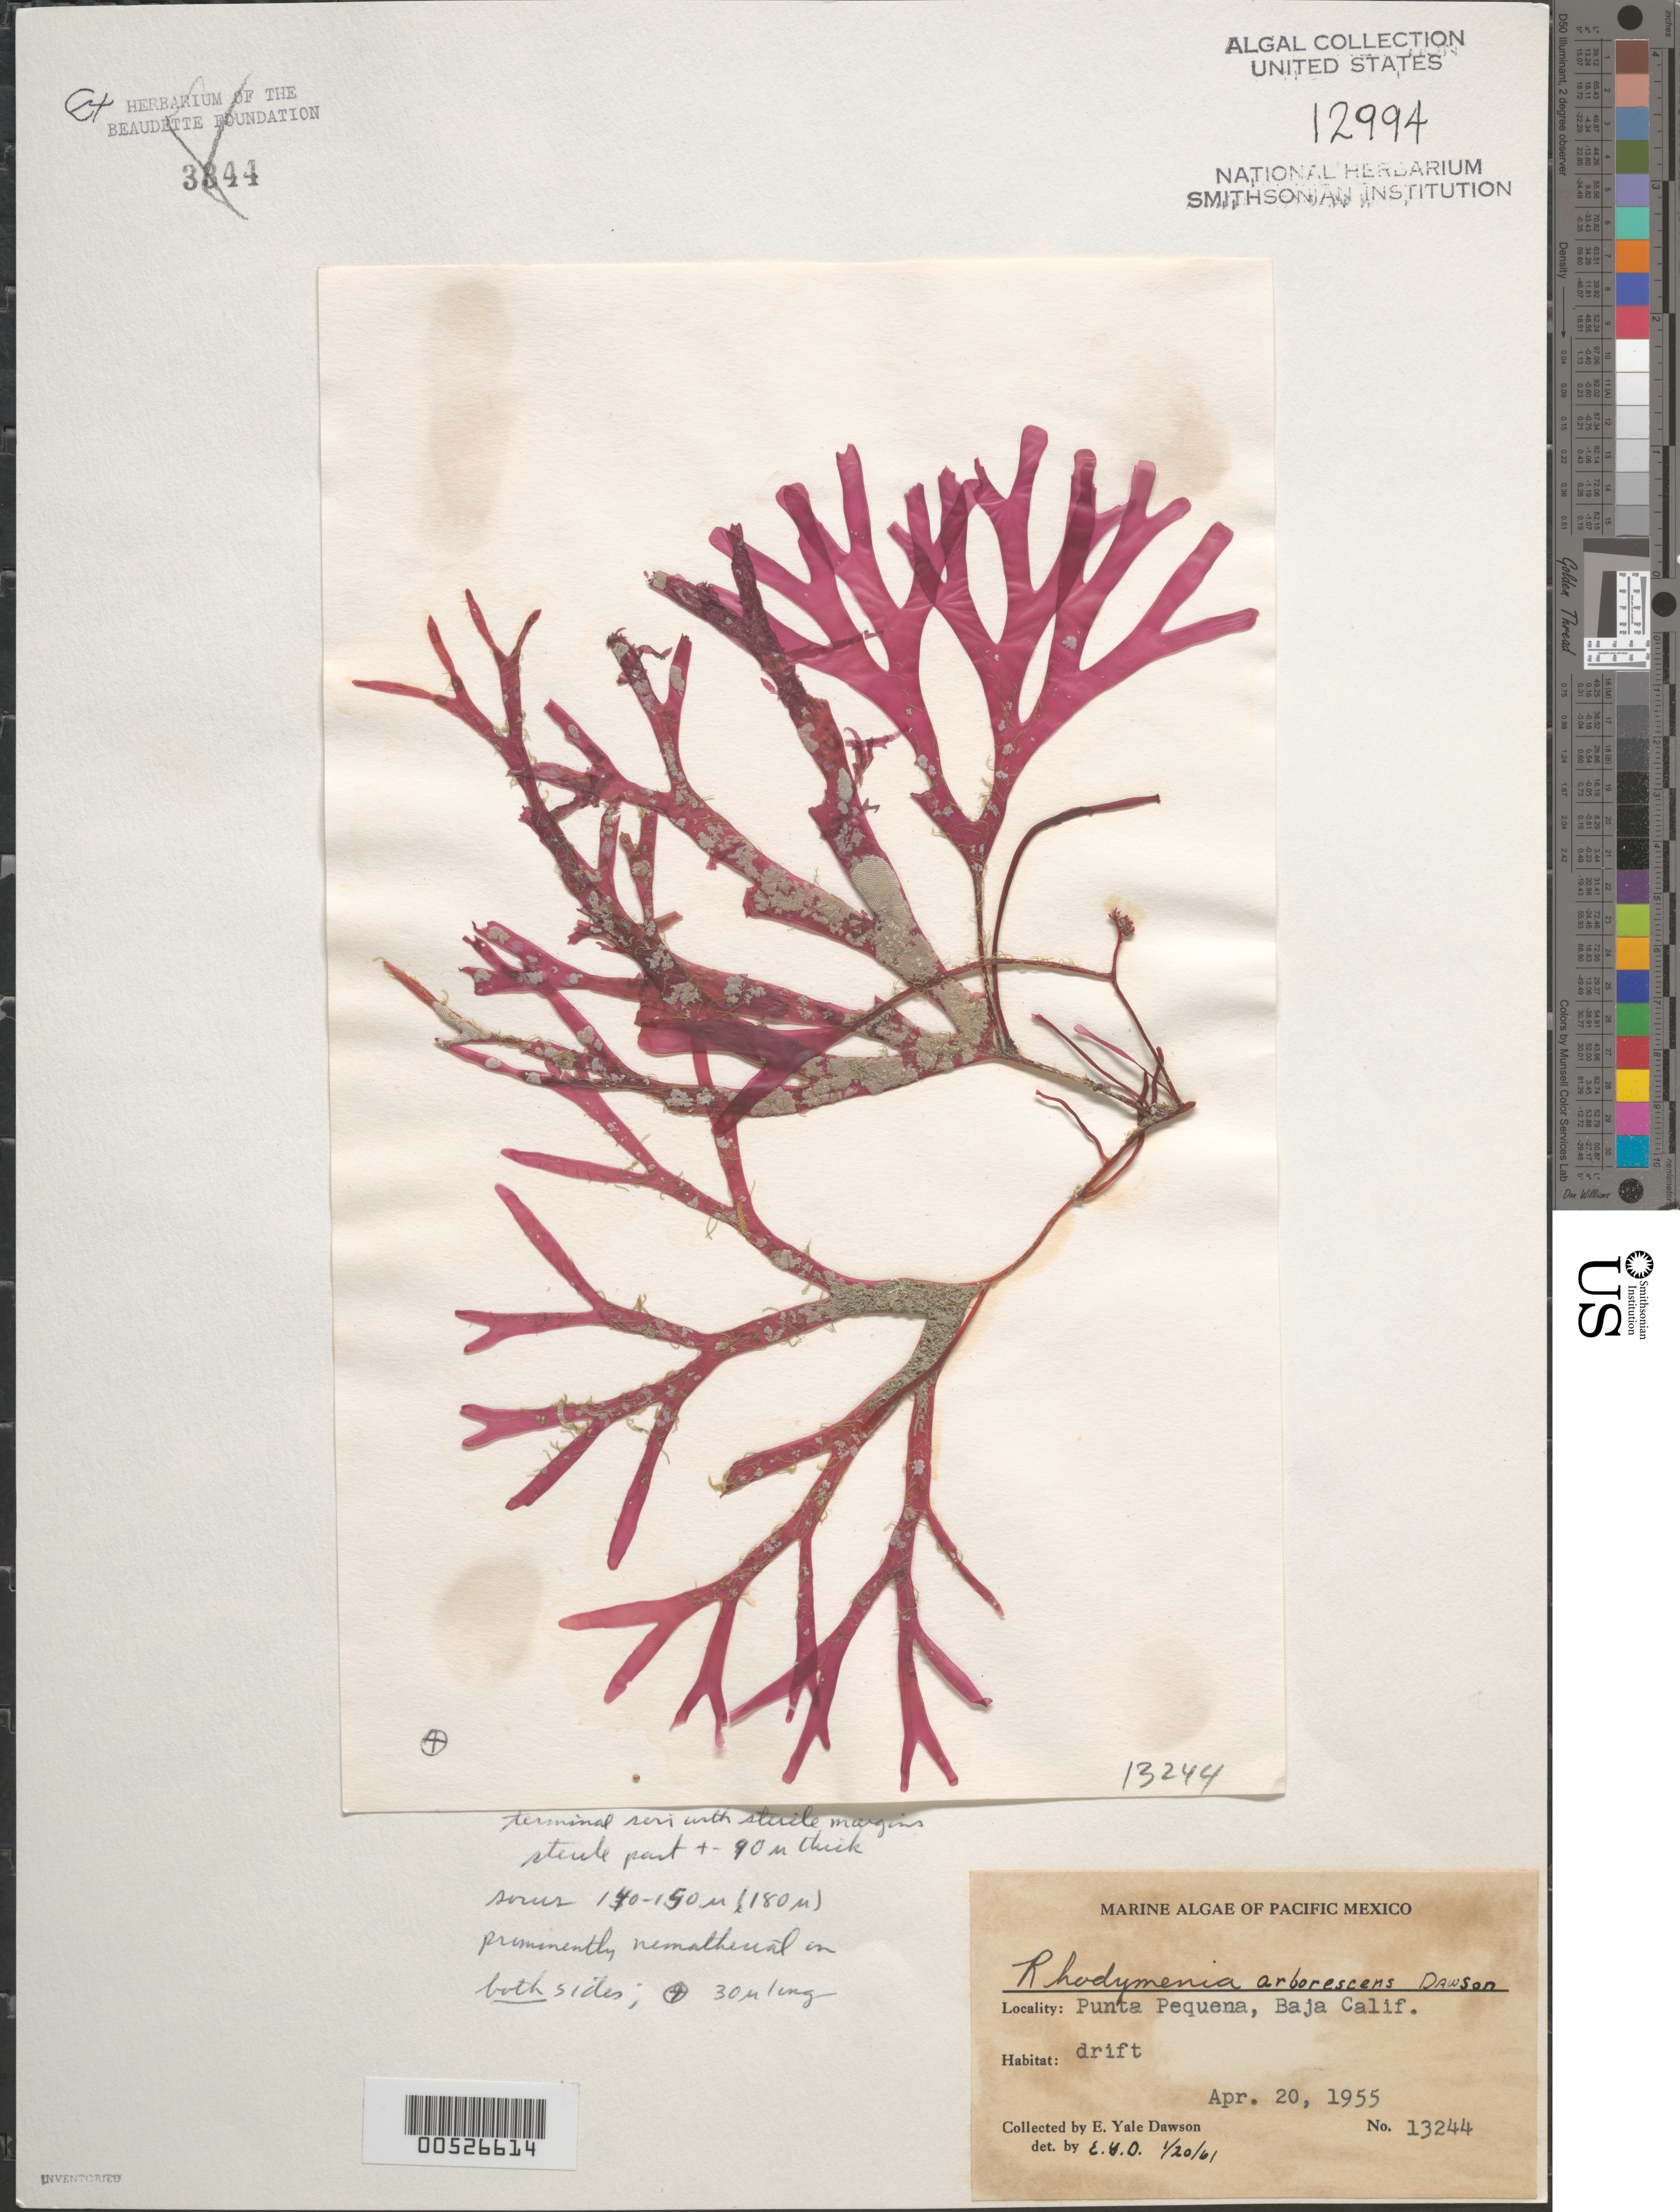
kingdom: Plantae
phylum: Rhodophyta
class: Florideophyceae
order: Rhodymeniales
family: Rhodymeniaceae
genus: Rhodymenia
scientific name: Rhodymenia arborescens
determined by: Dawson, E. Y.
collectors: E. Y. Dawson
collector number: EYD 13244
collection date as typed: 20 Apr 1955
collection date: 1955-04-20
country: Mexico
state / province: Baja California Sur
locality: Punta Pequena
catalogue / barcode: US 12994